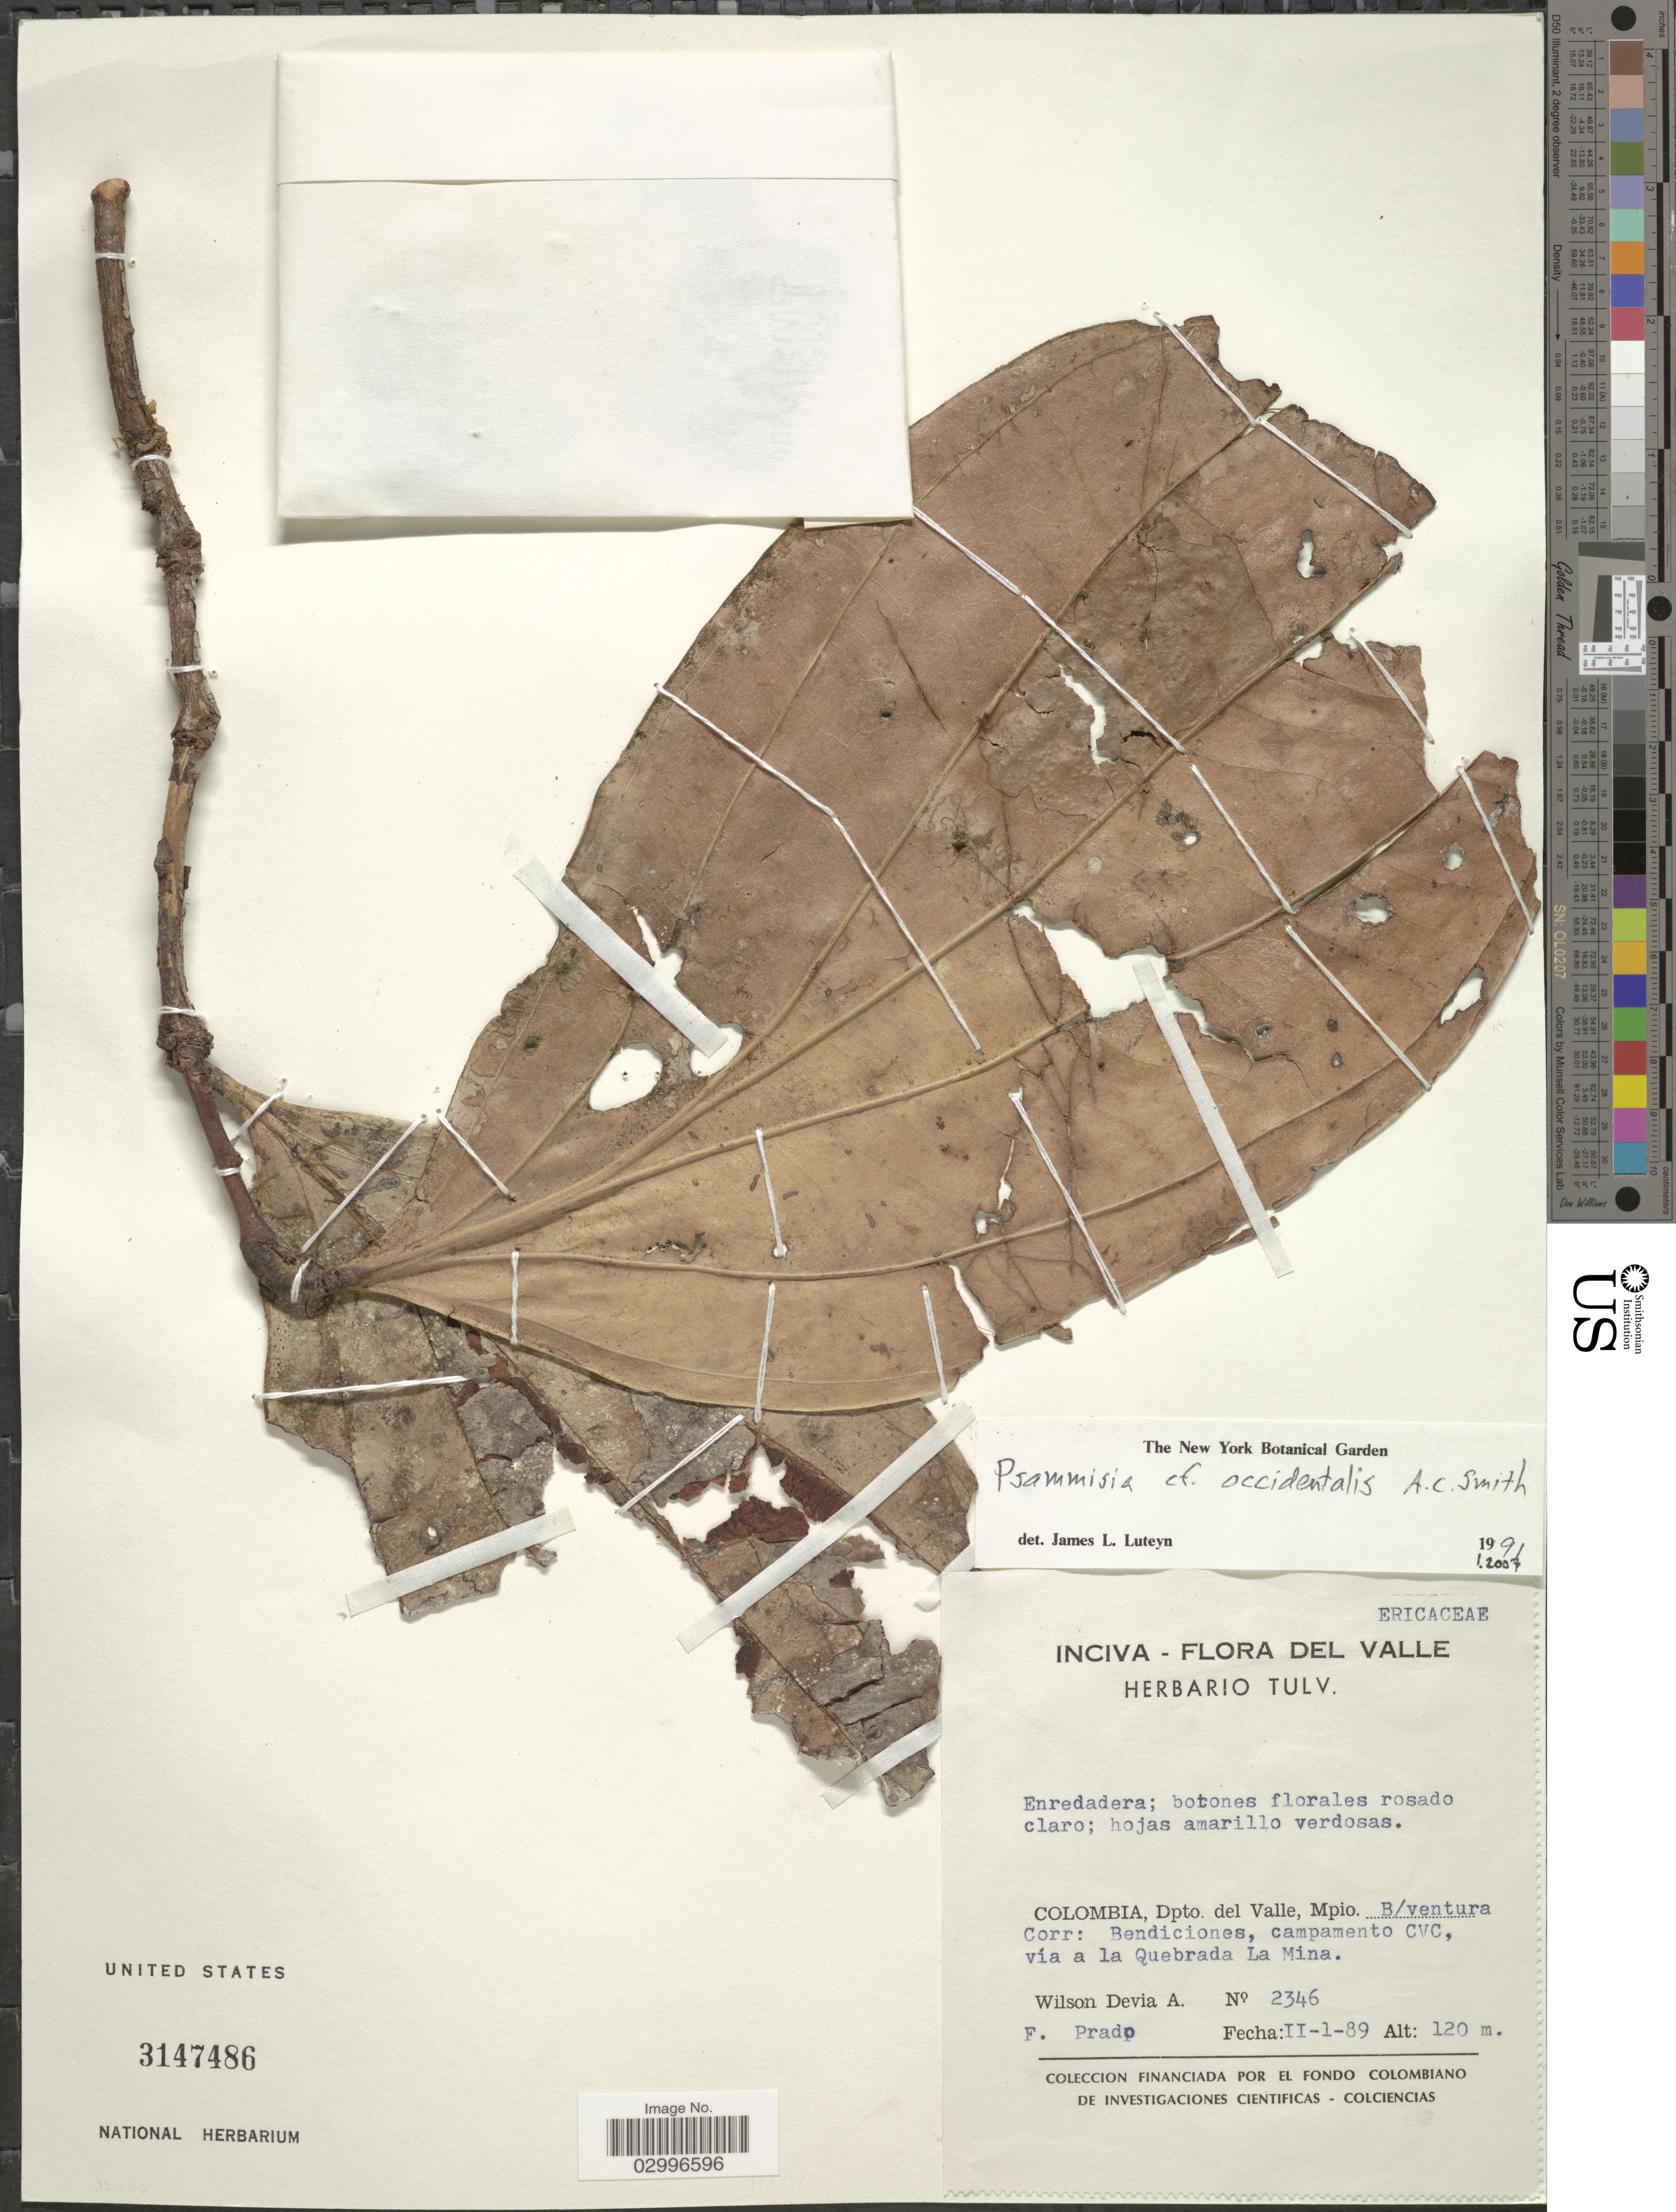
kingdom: Plantae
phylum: Tracheophyta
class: Magnoliopsida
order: Ericales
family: Ericaceae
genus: Psammisia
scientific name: Psammisia occidentalis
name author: A.C. Sm.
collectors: W. Devia A. & F. Prado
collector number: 2346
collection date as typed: Transcribed d/m/y: 1/2/89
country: Colombia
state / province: Valle del Cauca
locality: Dpto. del Valle, Mpio. B/ventura. Corr: Bendiciones, campamento CVC, vía a la Quebrada La Mina.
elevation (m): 120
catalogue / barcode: US 3147486